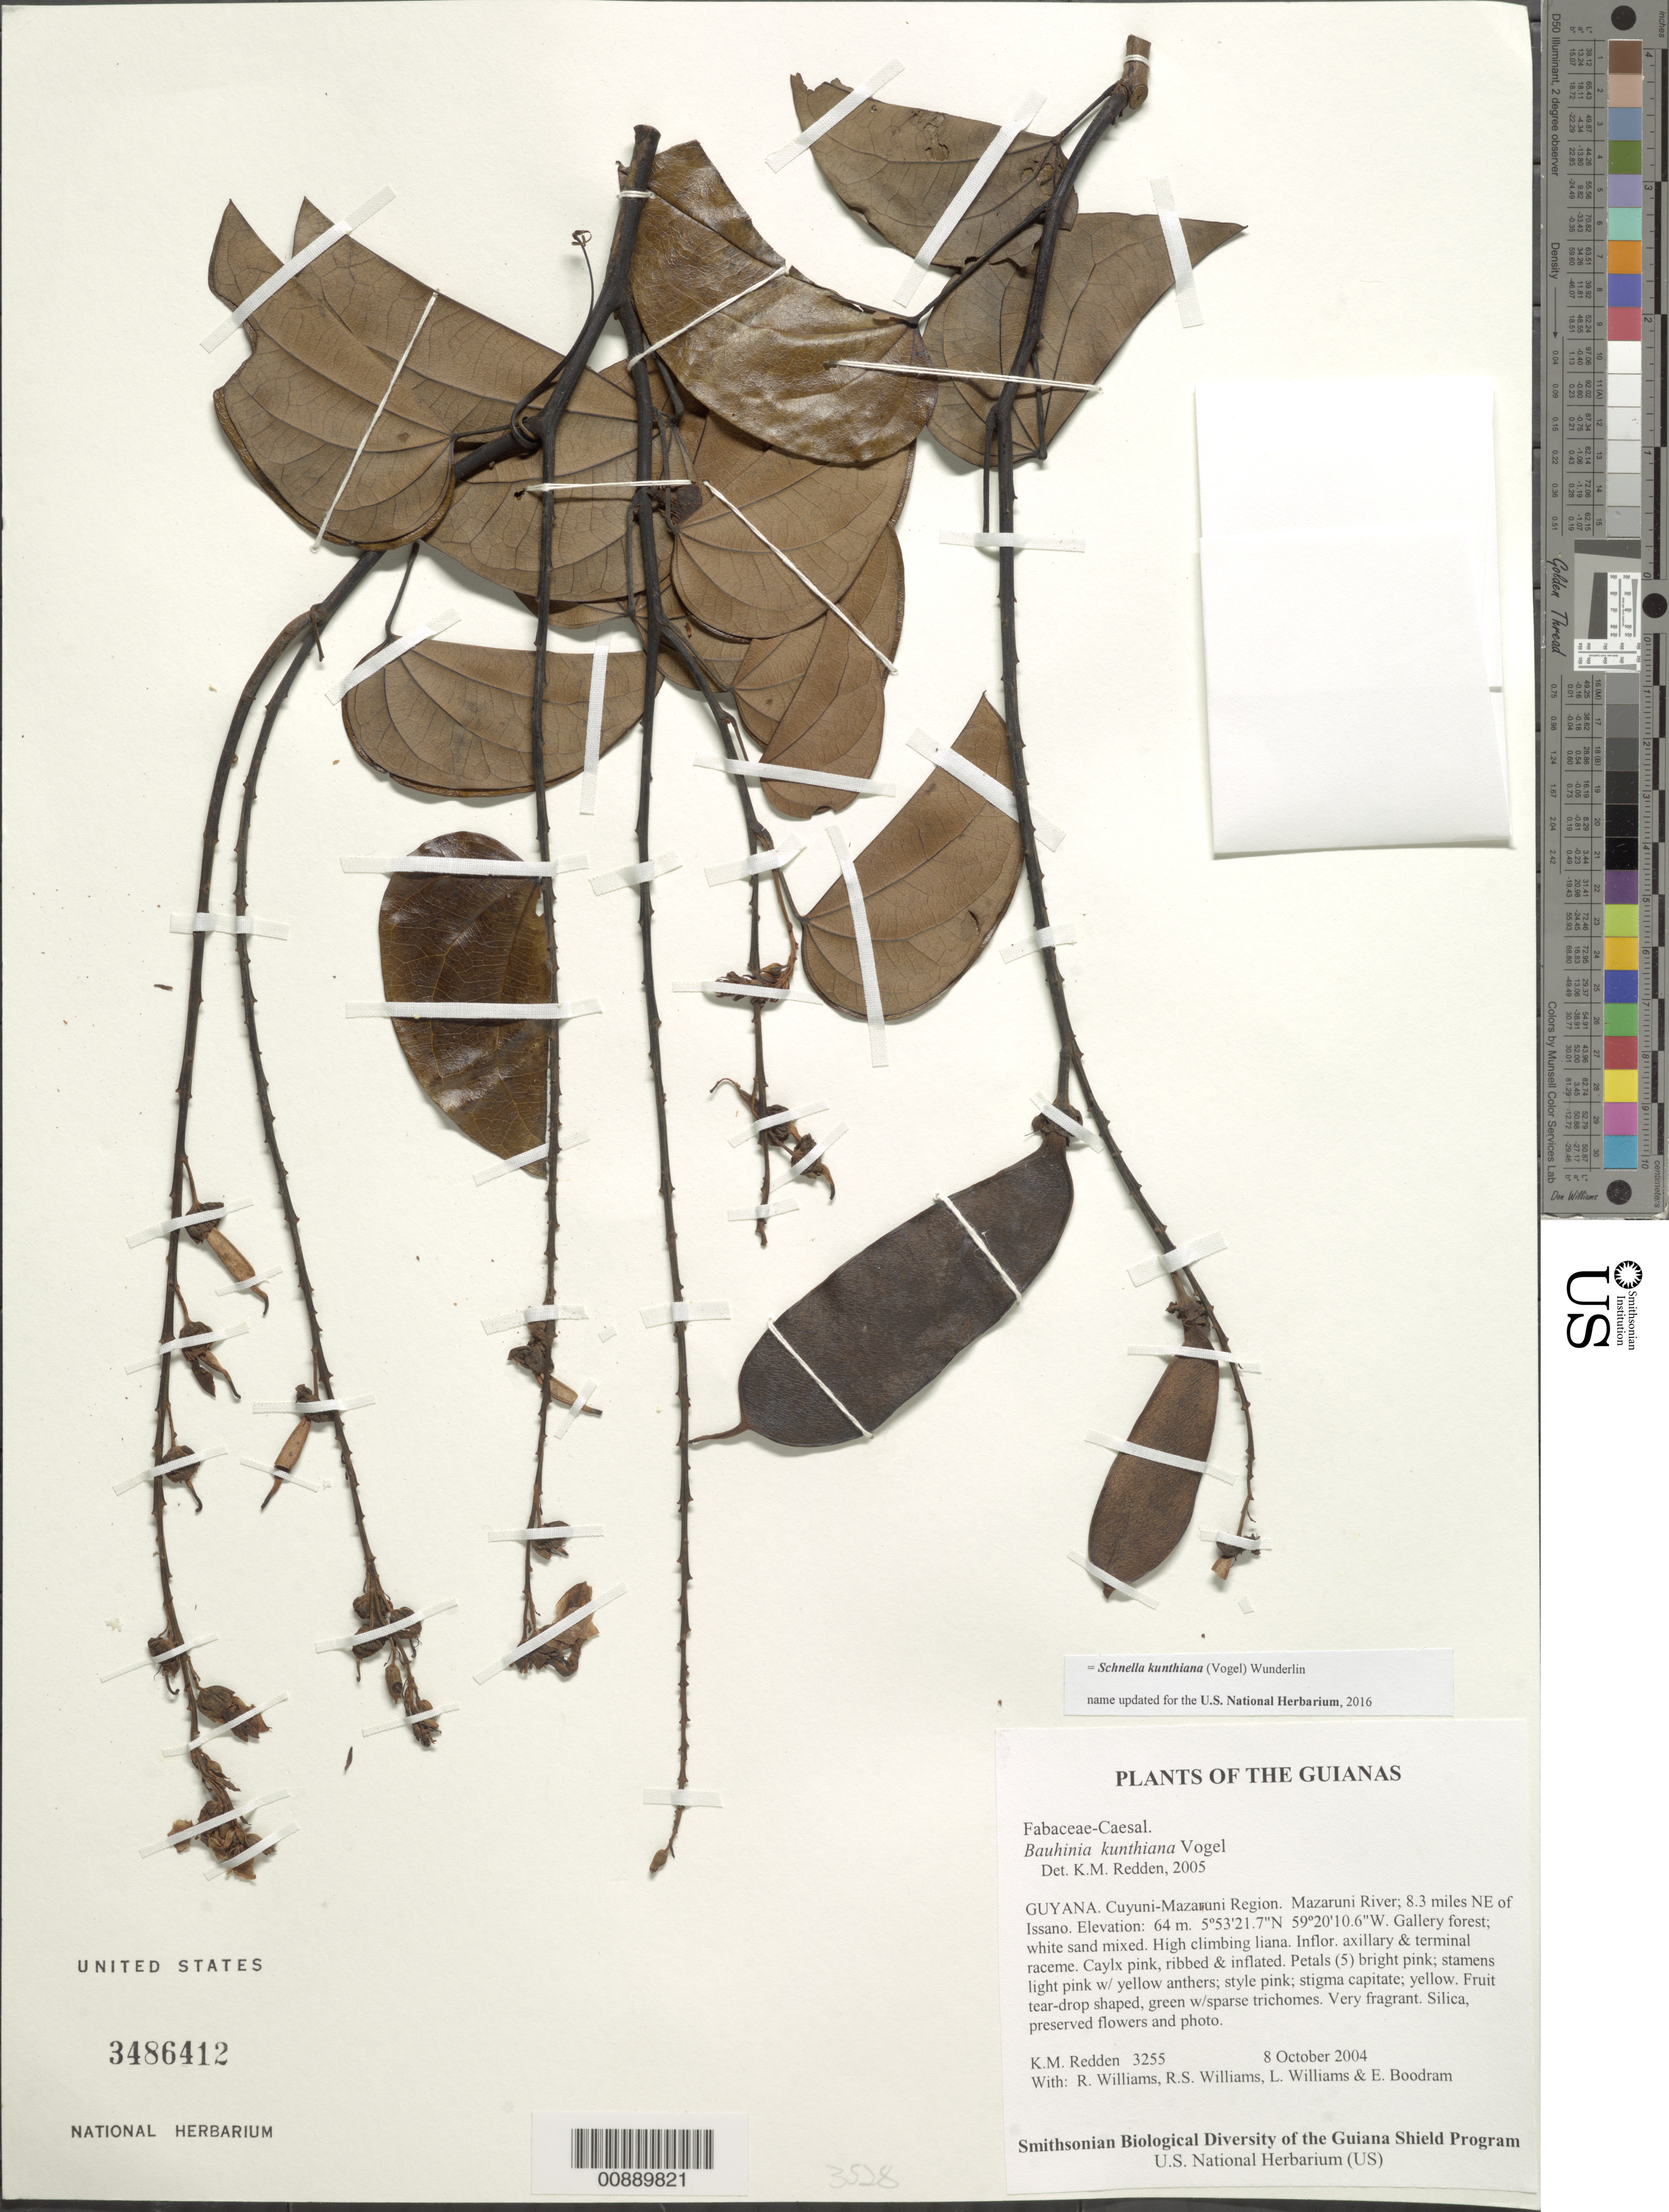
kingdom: Plantae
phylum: Tracheophyta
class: Magnoliopsida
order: Fabales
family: Fabaceae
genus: Schnella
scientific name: Schnella kunthiana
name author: (Vogel) Wunderlin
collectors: K. M. Redden, R. Williams, R. S. Williams, L. Williams & E. Boodram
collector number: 3255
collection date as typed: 8 October 2004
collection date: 2004-10-08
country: Guyana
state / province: Cuyuni-Mazaruni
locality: Mazaruni River; 8.3 miles NE of Issano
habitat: Gallery forest; white sand mixed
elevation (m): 64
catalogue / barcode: US 3486412